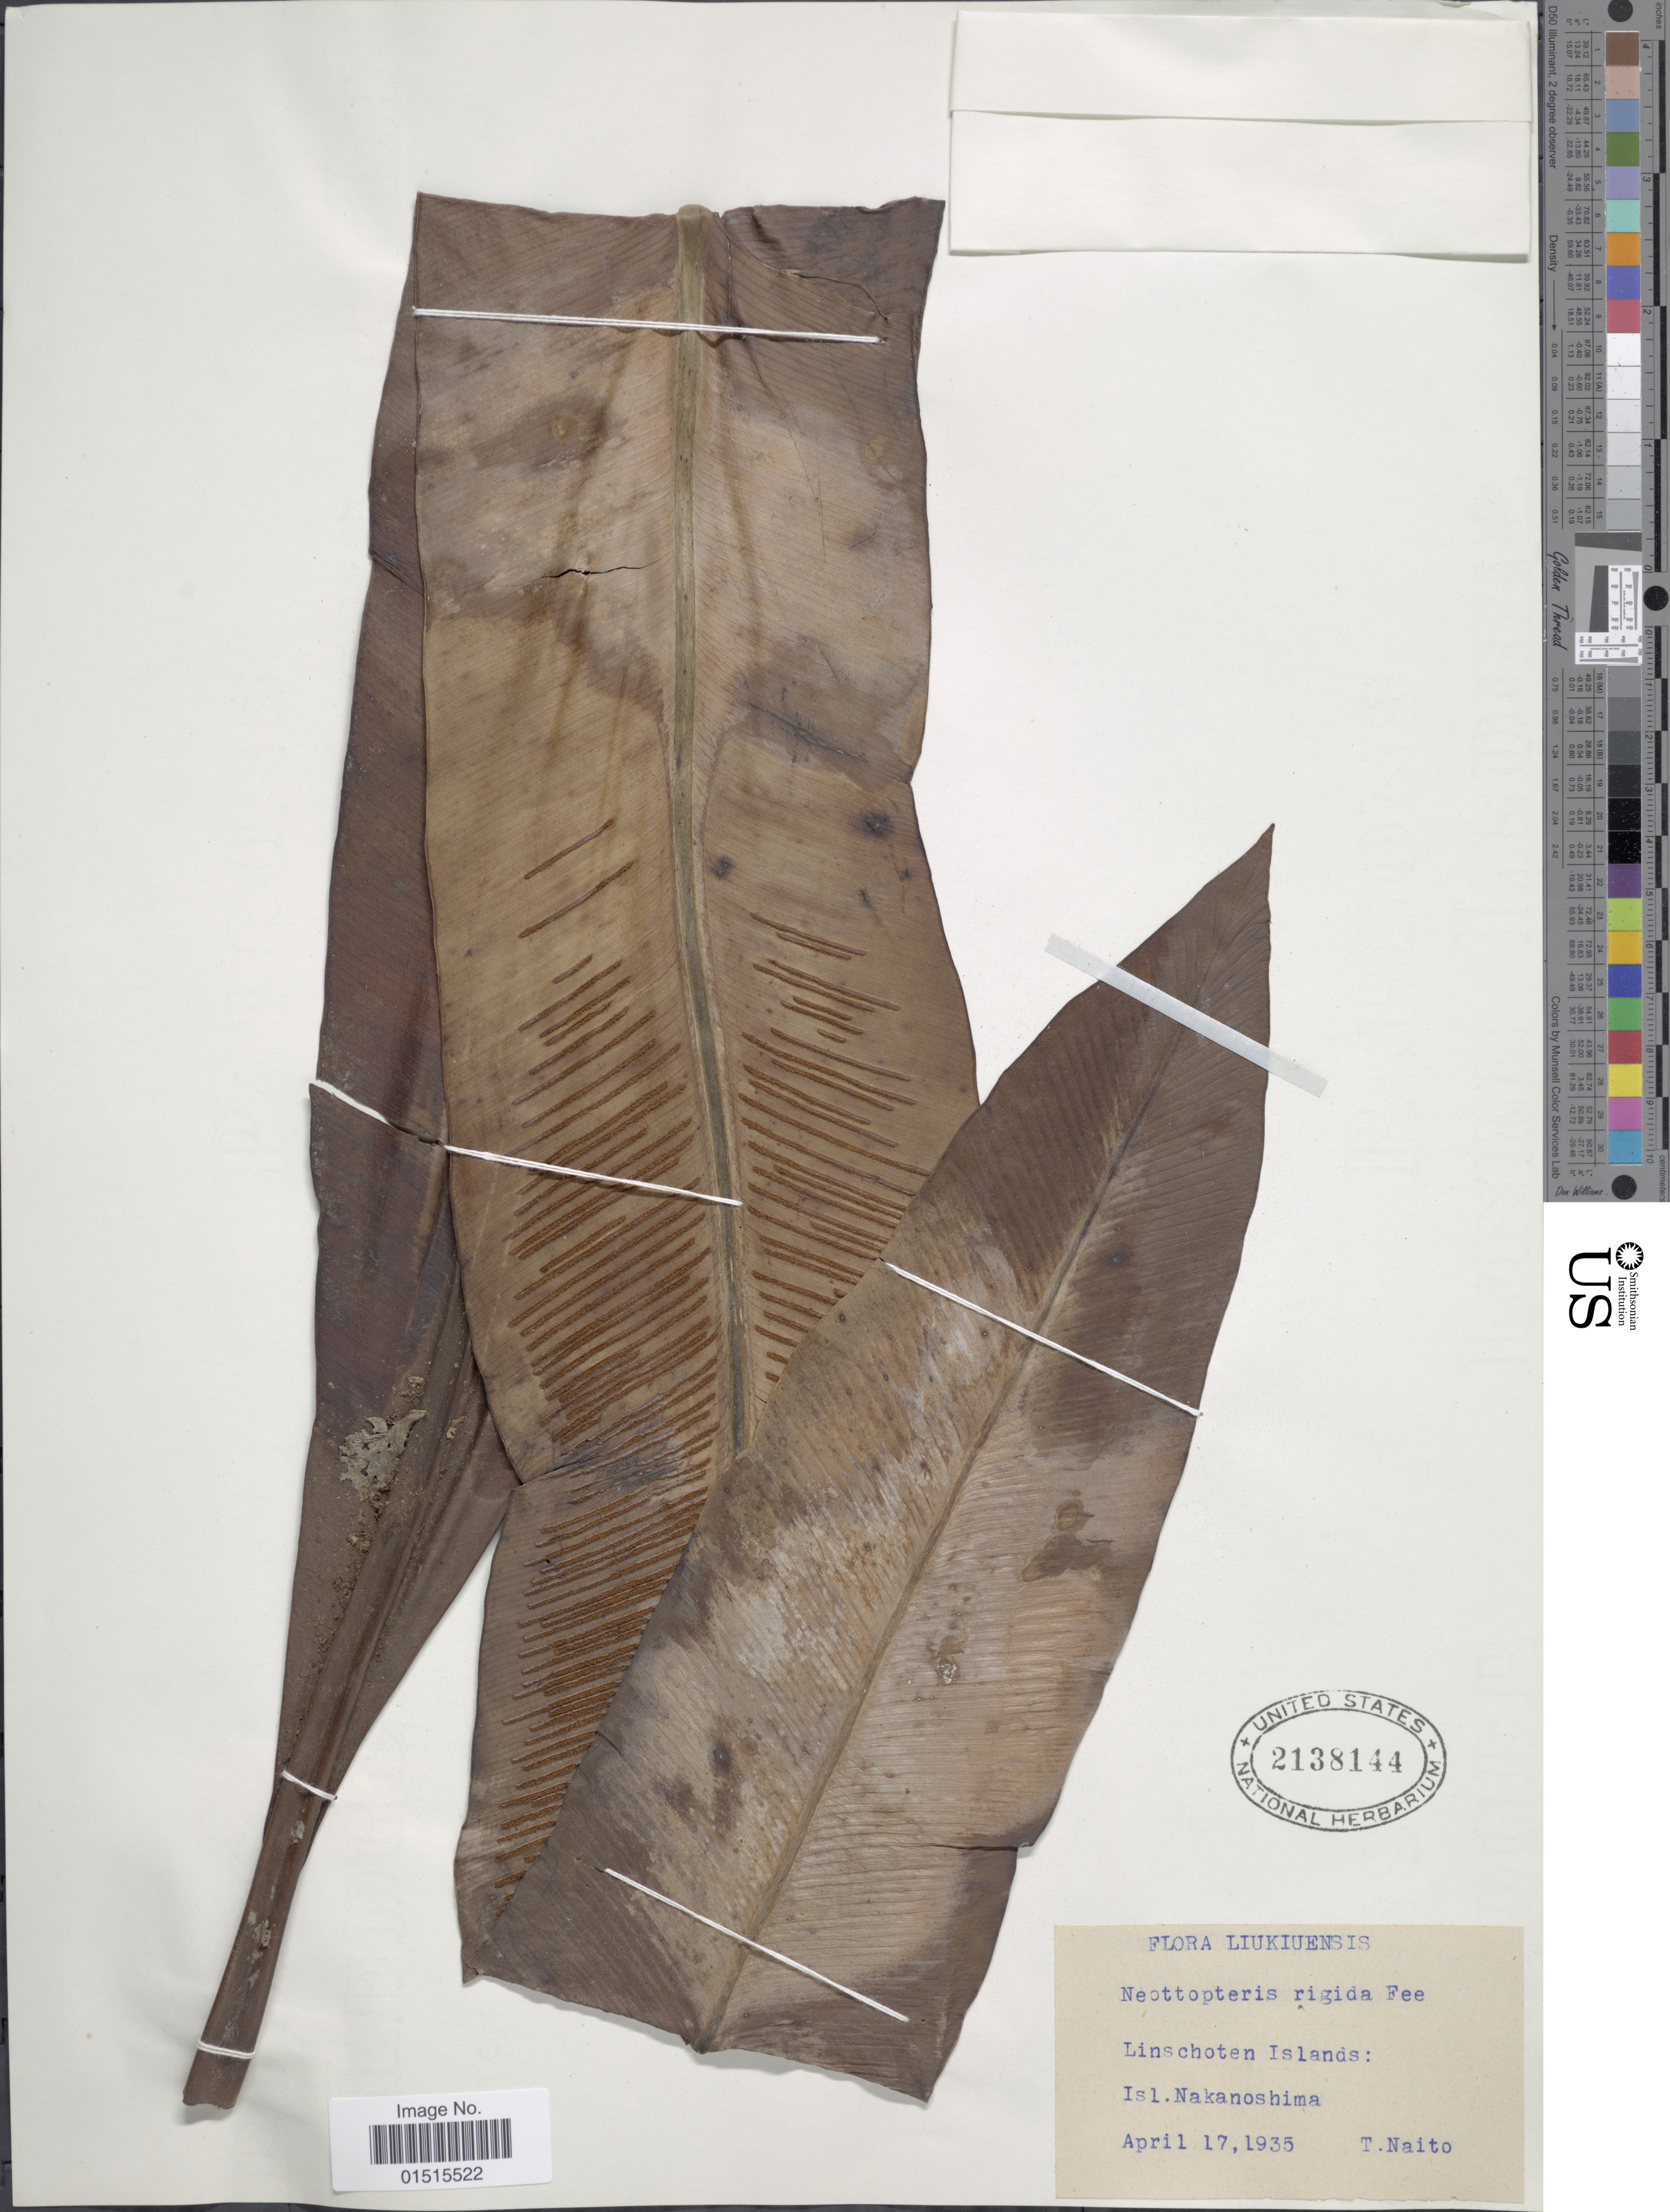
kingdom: Plantae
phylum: Tracheophyta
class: Polypodiopsida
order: Polypodiales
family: Aspleniaceae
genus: Asplenium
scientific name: Asplenium rigida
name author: Fée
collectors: T. Naito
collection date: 1935-04-17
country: Japan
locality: Liukiuensis, Linschoten Islands: Isl. Nakanoshima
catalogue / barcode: US 2138144